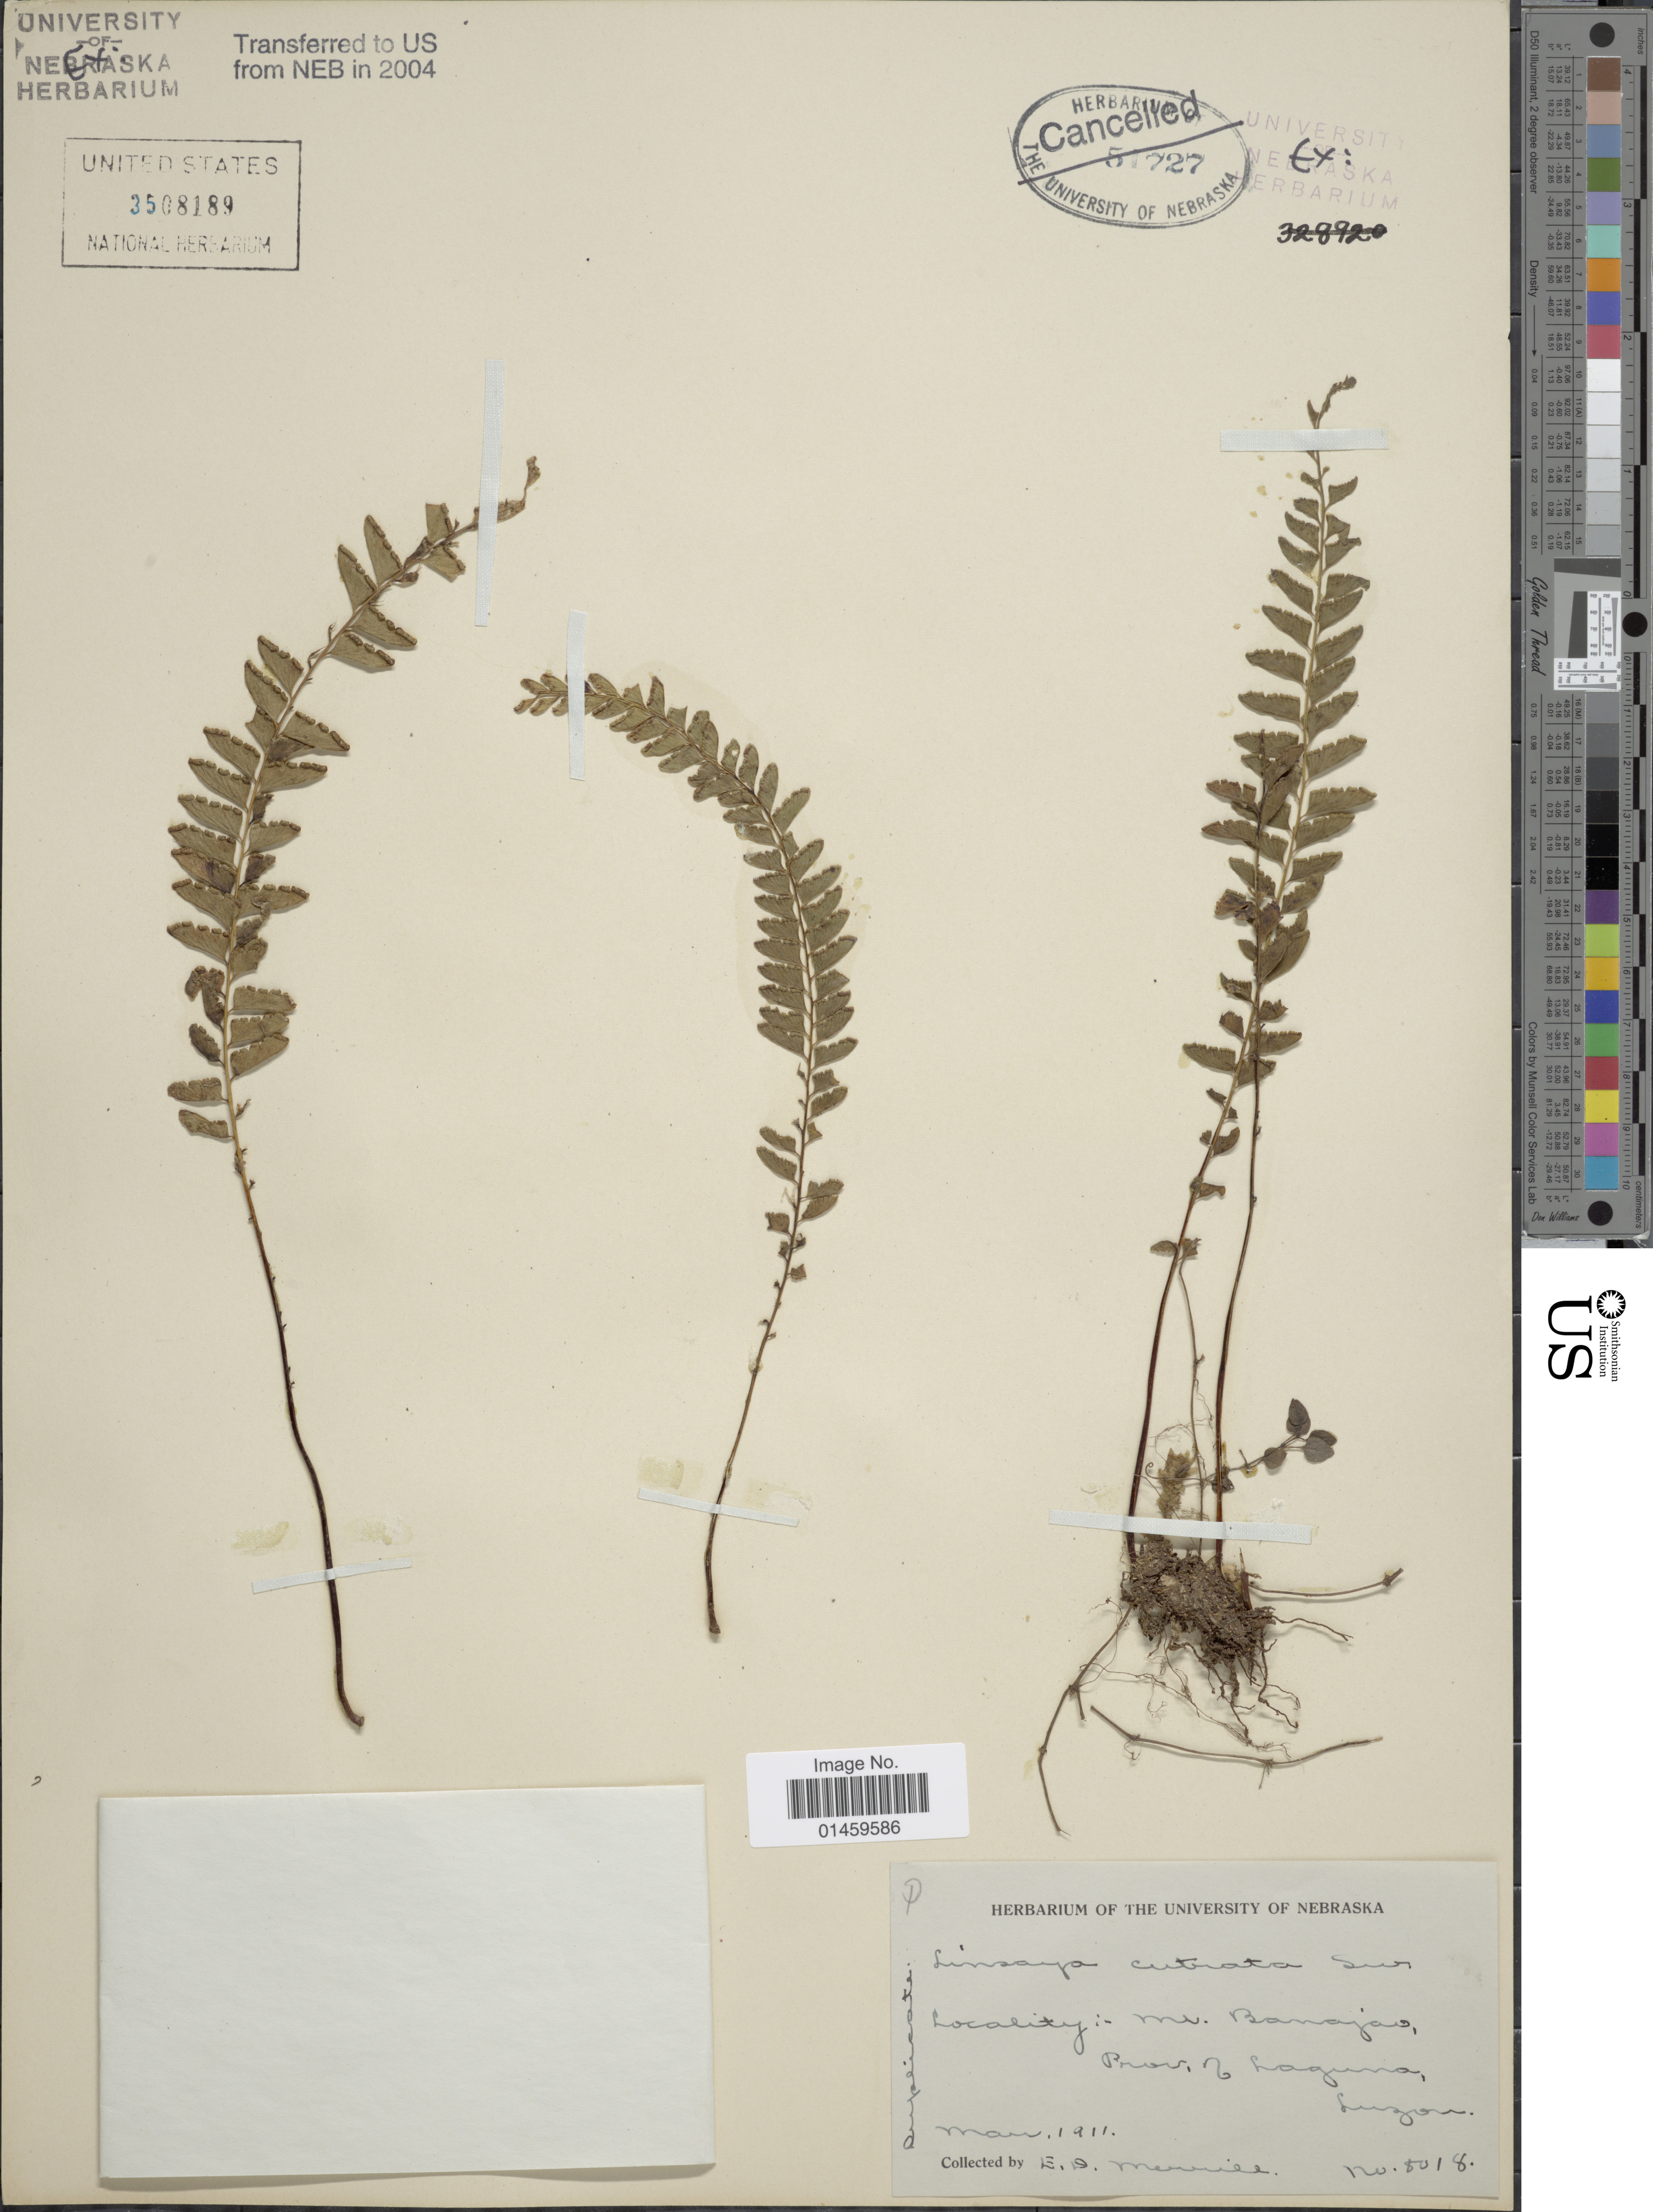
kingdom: Plantae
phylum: Tracheophyta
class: Polypodiopsida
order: Polypodiales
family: Lindsaeaceae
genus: Lindsaea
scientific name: Lindsaea odorata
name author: Roxb.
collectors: E. D. Merrill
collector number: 8018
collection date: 1911-03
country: Philippines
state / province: Calabarzon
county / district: Laguna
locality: Mt. Banajao [Mount Banahaw], Luzon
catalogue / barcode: US 3508189